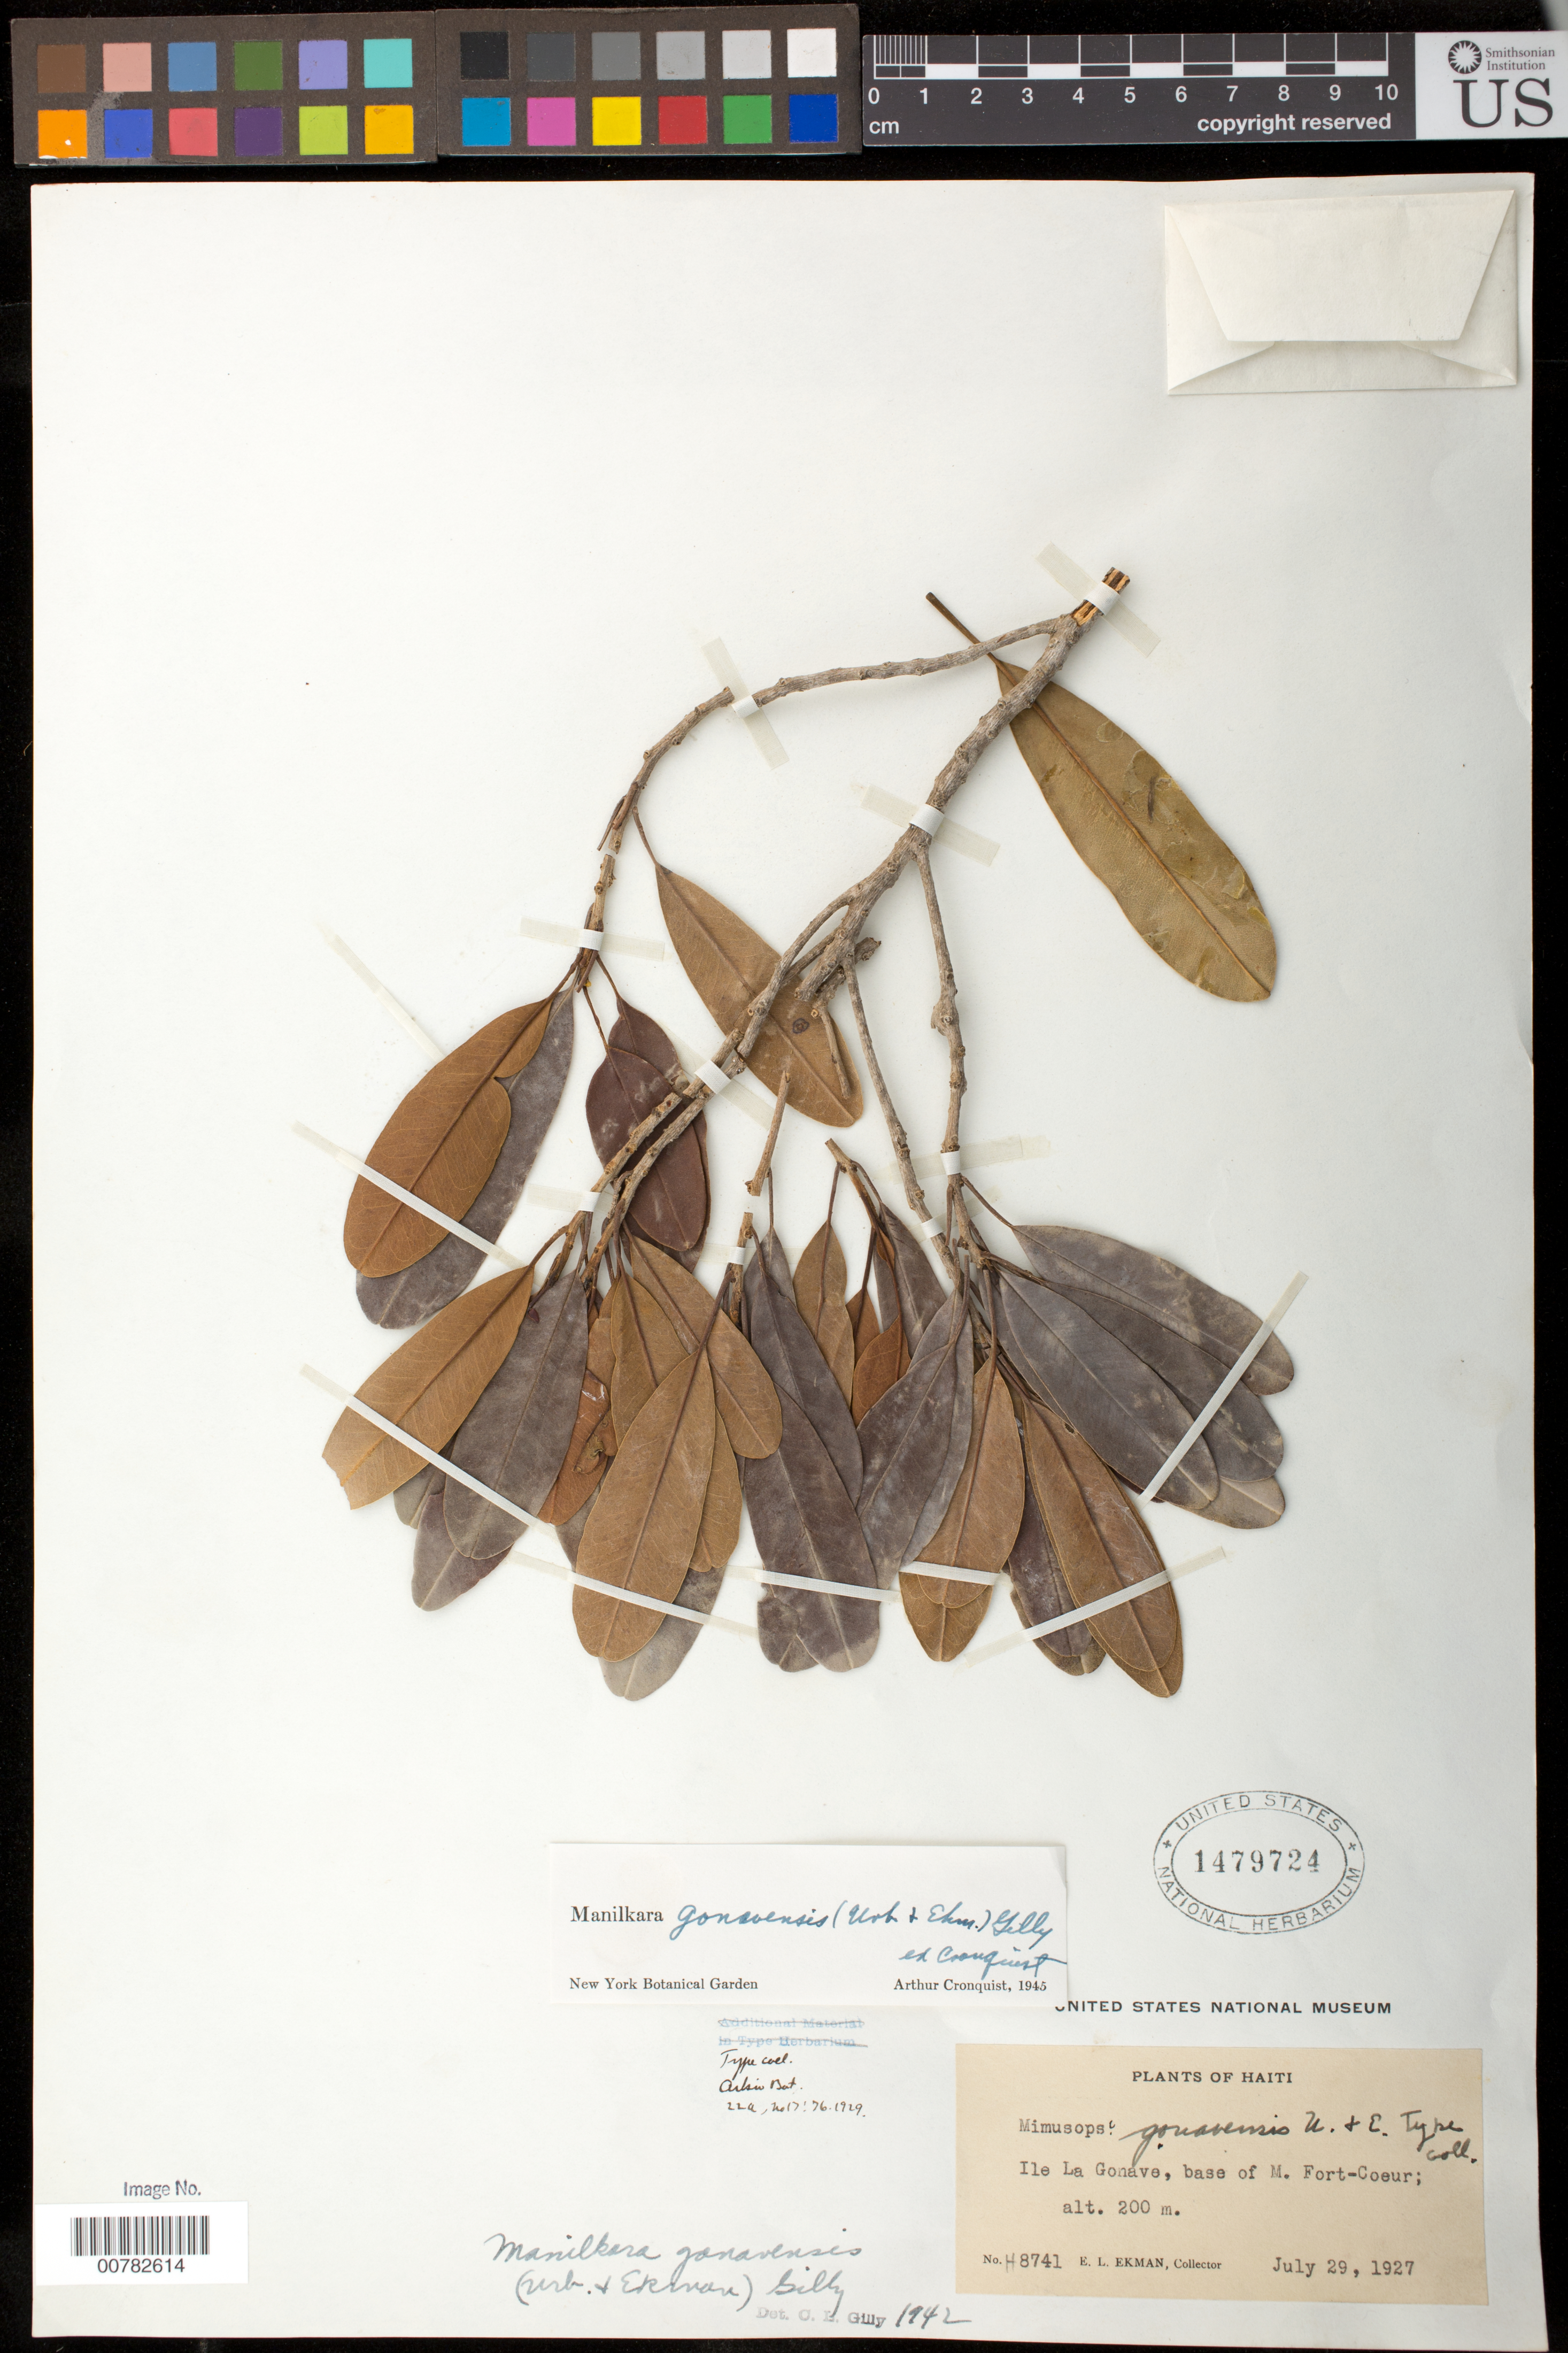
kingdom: Plantae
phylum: Tracheophyta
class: Magnoliopsida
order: Ericales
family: Sapotaceae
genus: Mimusops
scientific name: Mimusops gonavensis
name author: Urb. & Ekman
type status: Isotype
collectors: E. L. Ekman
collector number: H 8741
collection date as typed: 29 Jul 1927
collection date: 1927-07-29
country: Haiti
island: Hispaniola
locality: Ile La Gonave, base of M. Fort-Coeur.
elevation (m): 200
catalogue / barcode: US 1479724